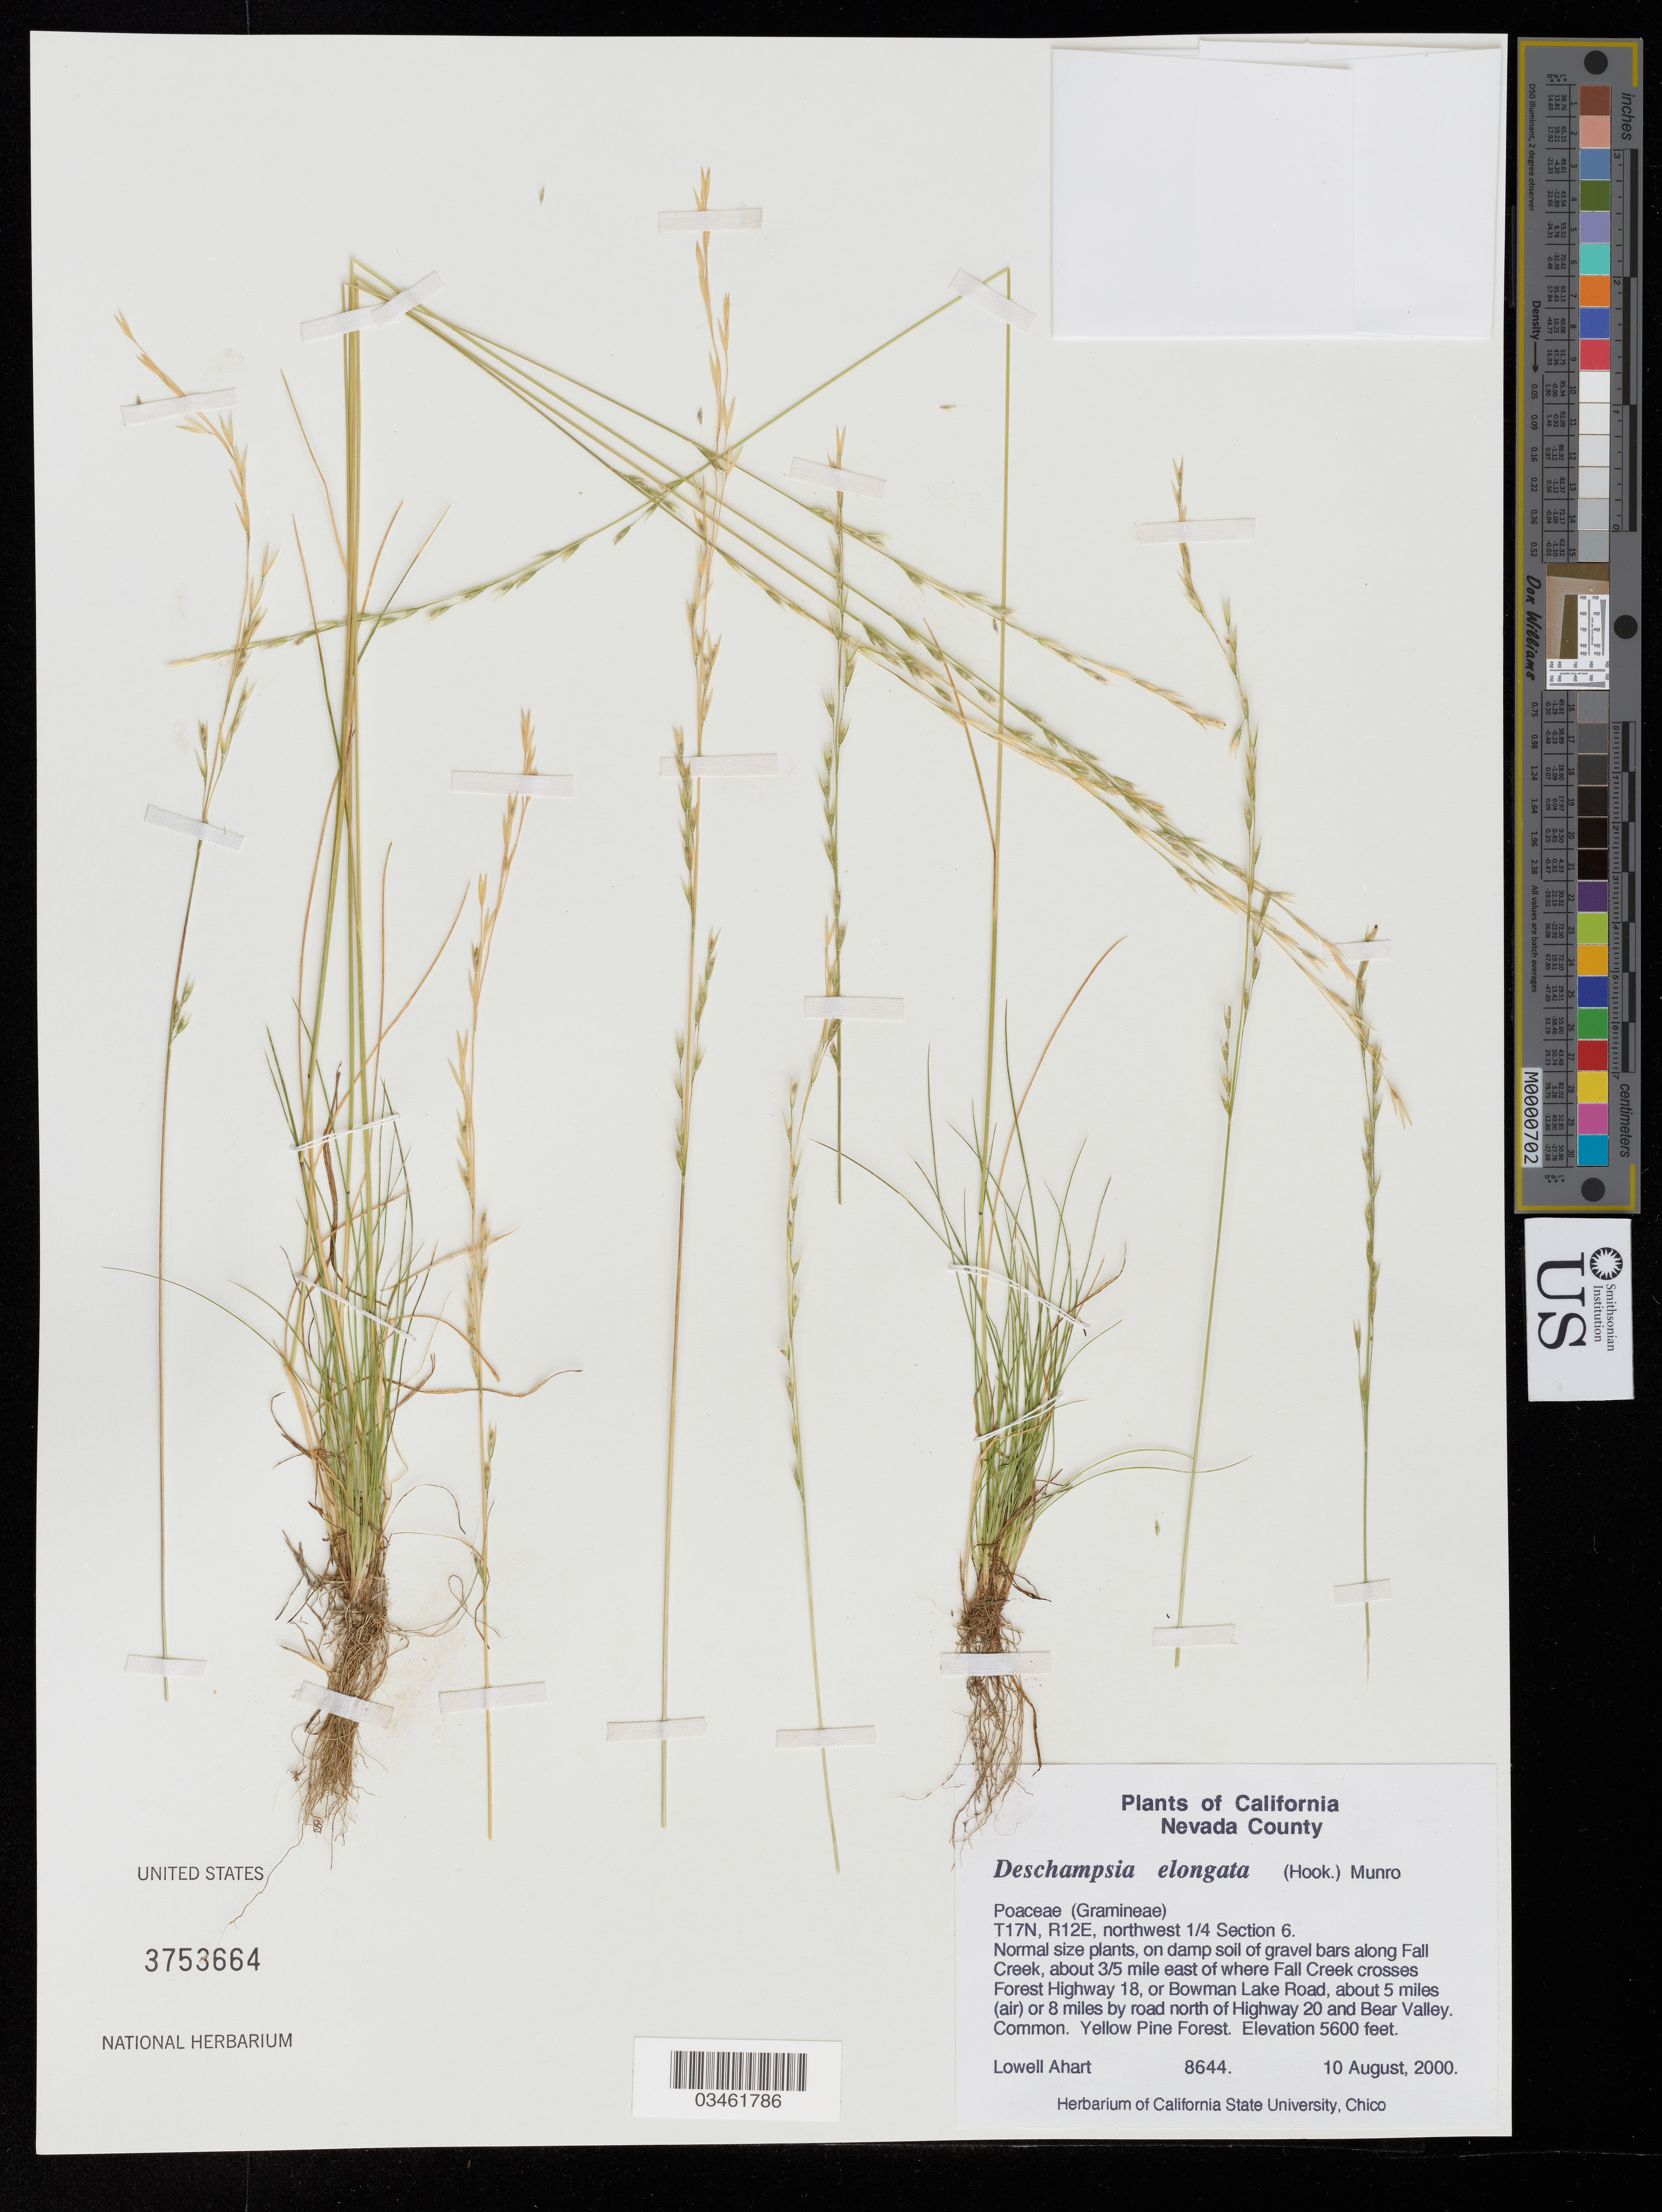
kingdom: Plantae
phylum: Tracheophyta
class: Liliopsida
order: Poales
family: Poaceae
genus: Deschampsia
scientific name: Deschampsia elongata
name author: (Hook.) Munro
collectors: L. Ahart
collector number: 8644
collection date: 2000-08-10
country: United States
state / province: California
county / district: Nevada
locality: Nevada County. T17N, R12E, northwest 1/4 Section 6. Along Fall Creek, about 3/5 mile east of where Fall Creek crosses Forest Highway 18, or Bowman Lake Road, about 5 miles (air) or 8 miles by road north on Highway 20 and Bear Valley.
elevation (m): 1707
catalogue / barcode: US 3753664